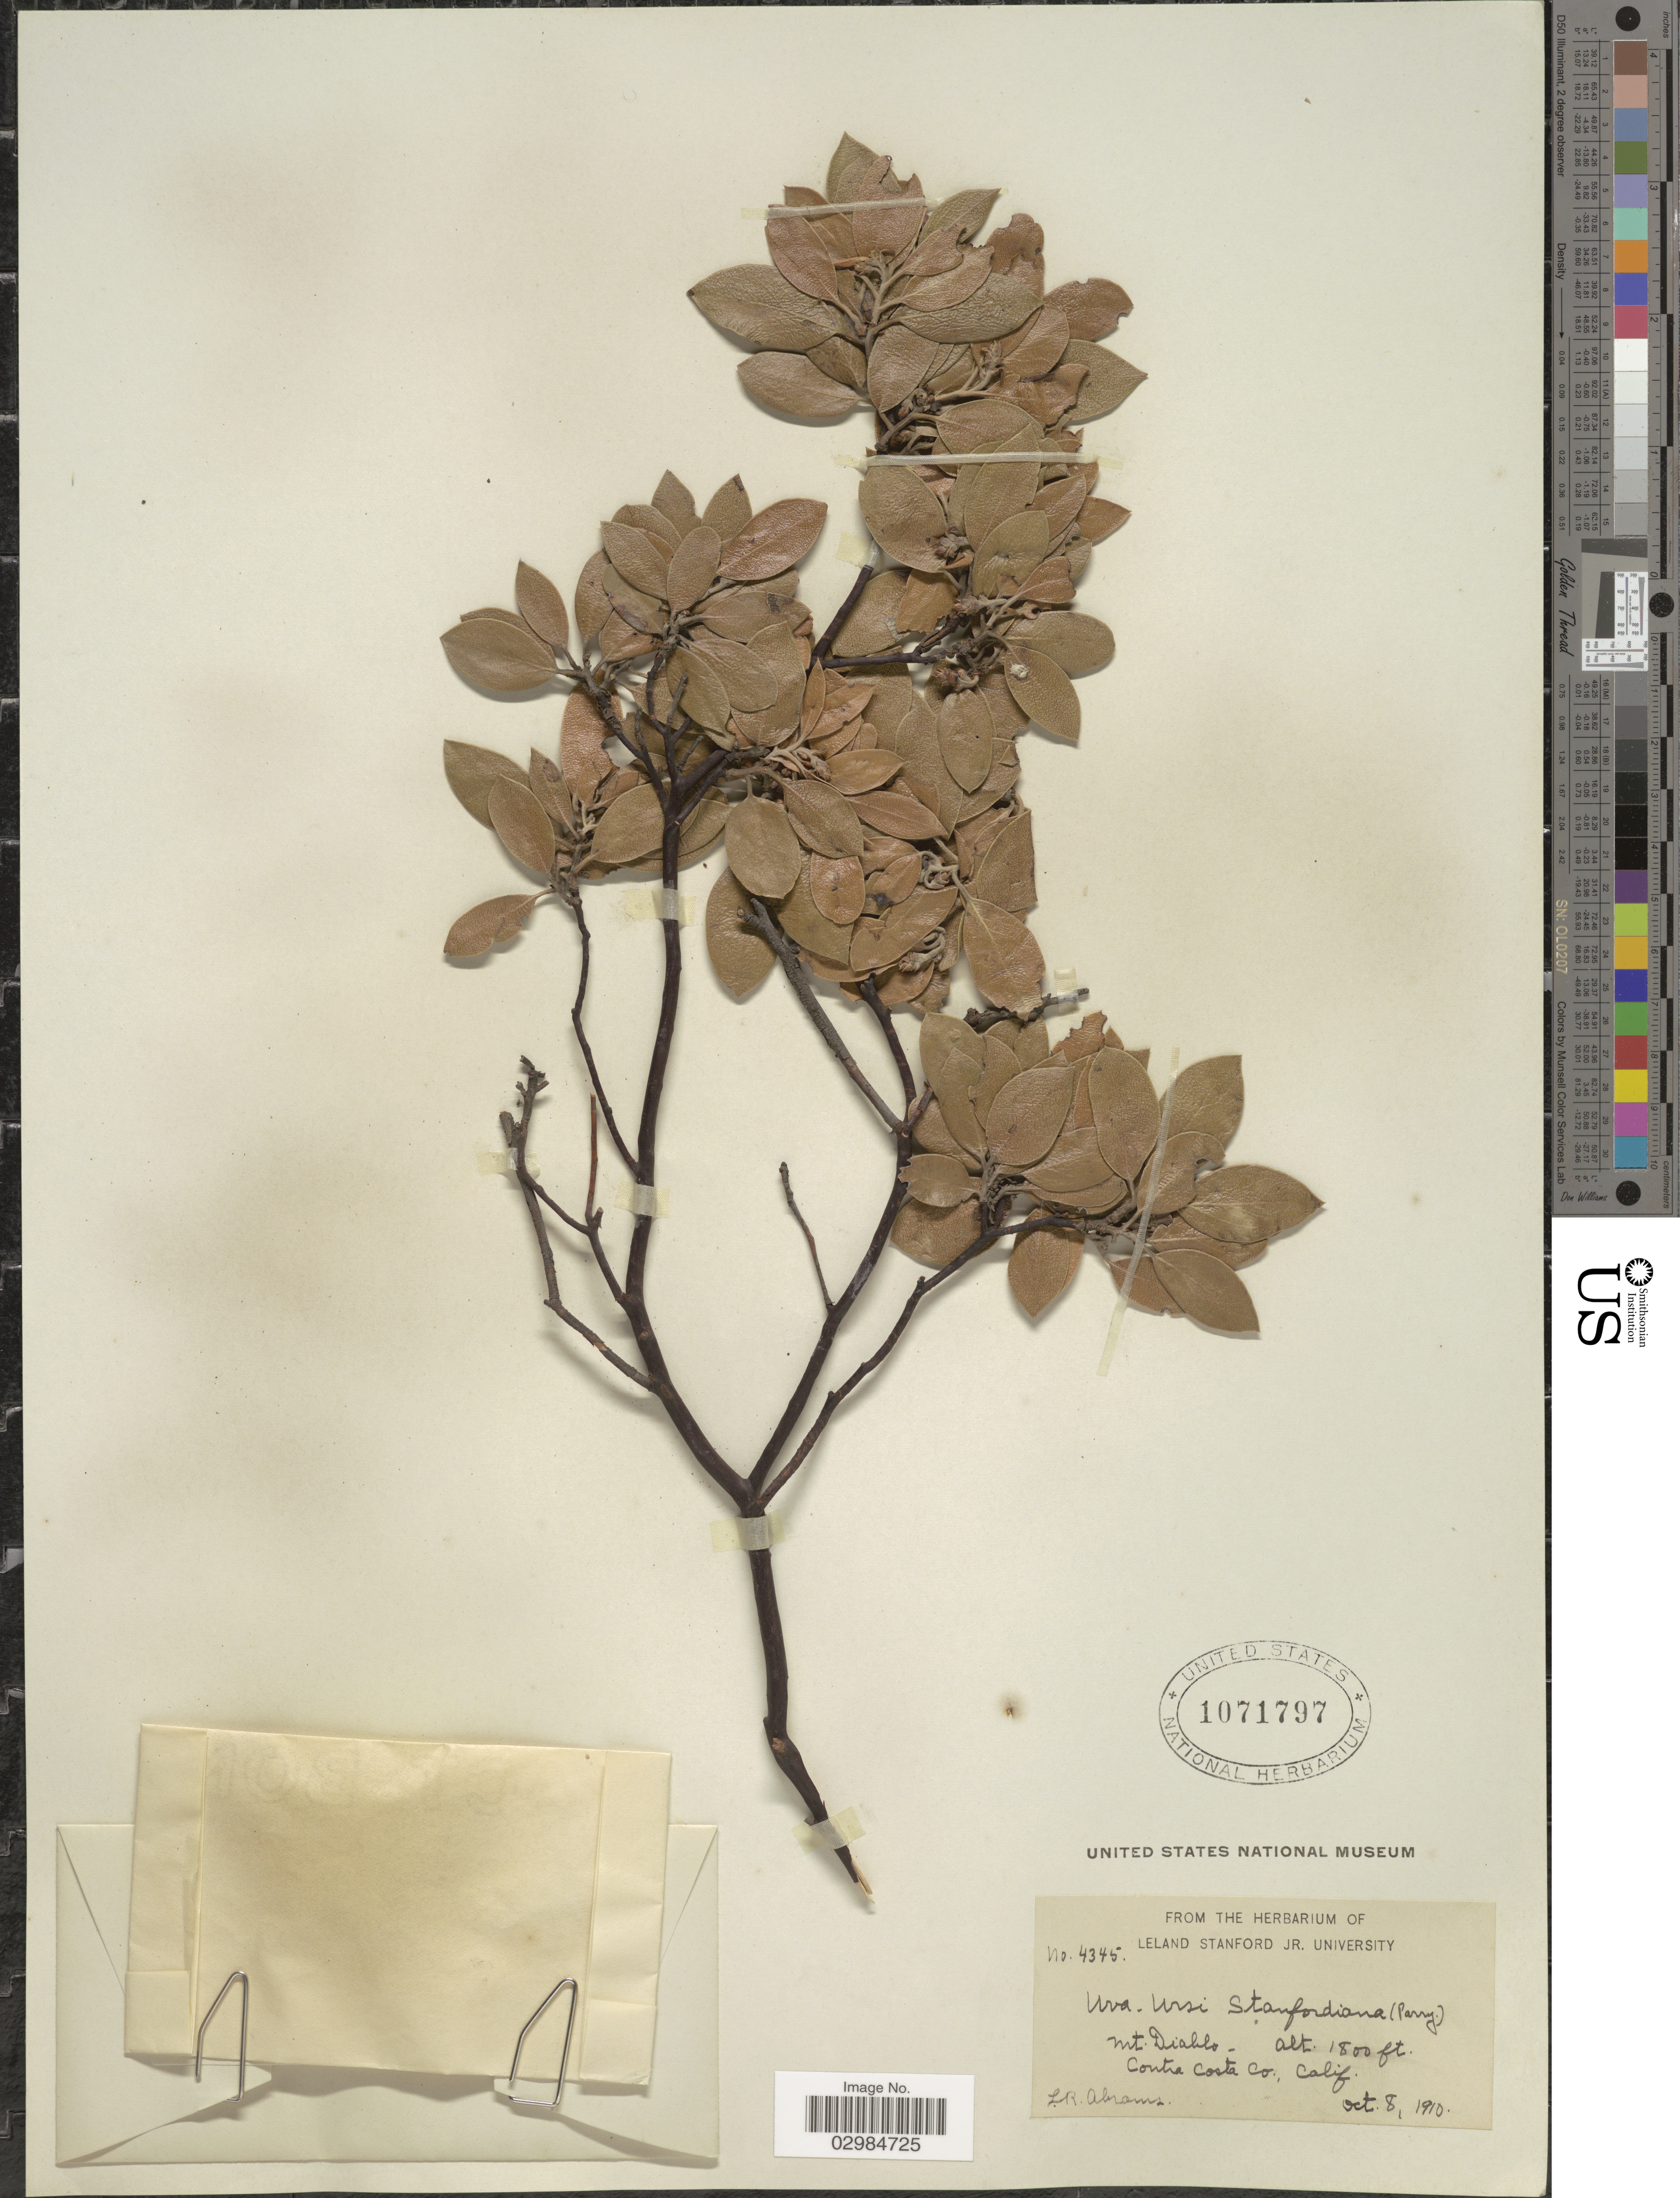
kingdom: Plantae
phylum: Tracheophyta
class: Magnoliopsida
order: Ericales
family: Ericaceae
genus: Arctostaphylos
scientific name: Arctostaphylos stanfordiana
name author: Parry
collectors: L. Abrams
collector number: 4345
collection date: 1910-10-08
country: United States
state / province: California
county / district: Contra Costa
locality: Mt. Diablo. Contra Costa Co., Calif.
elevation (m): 549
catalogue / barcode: US 1071797